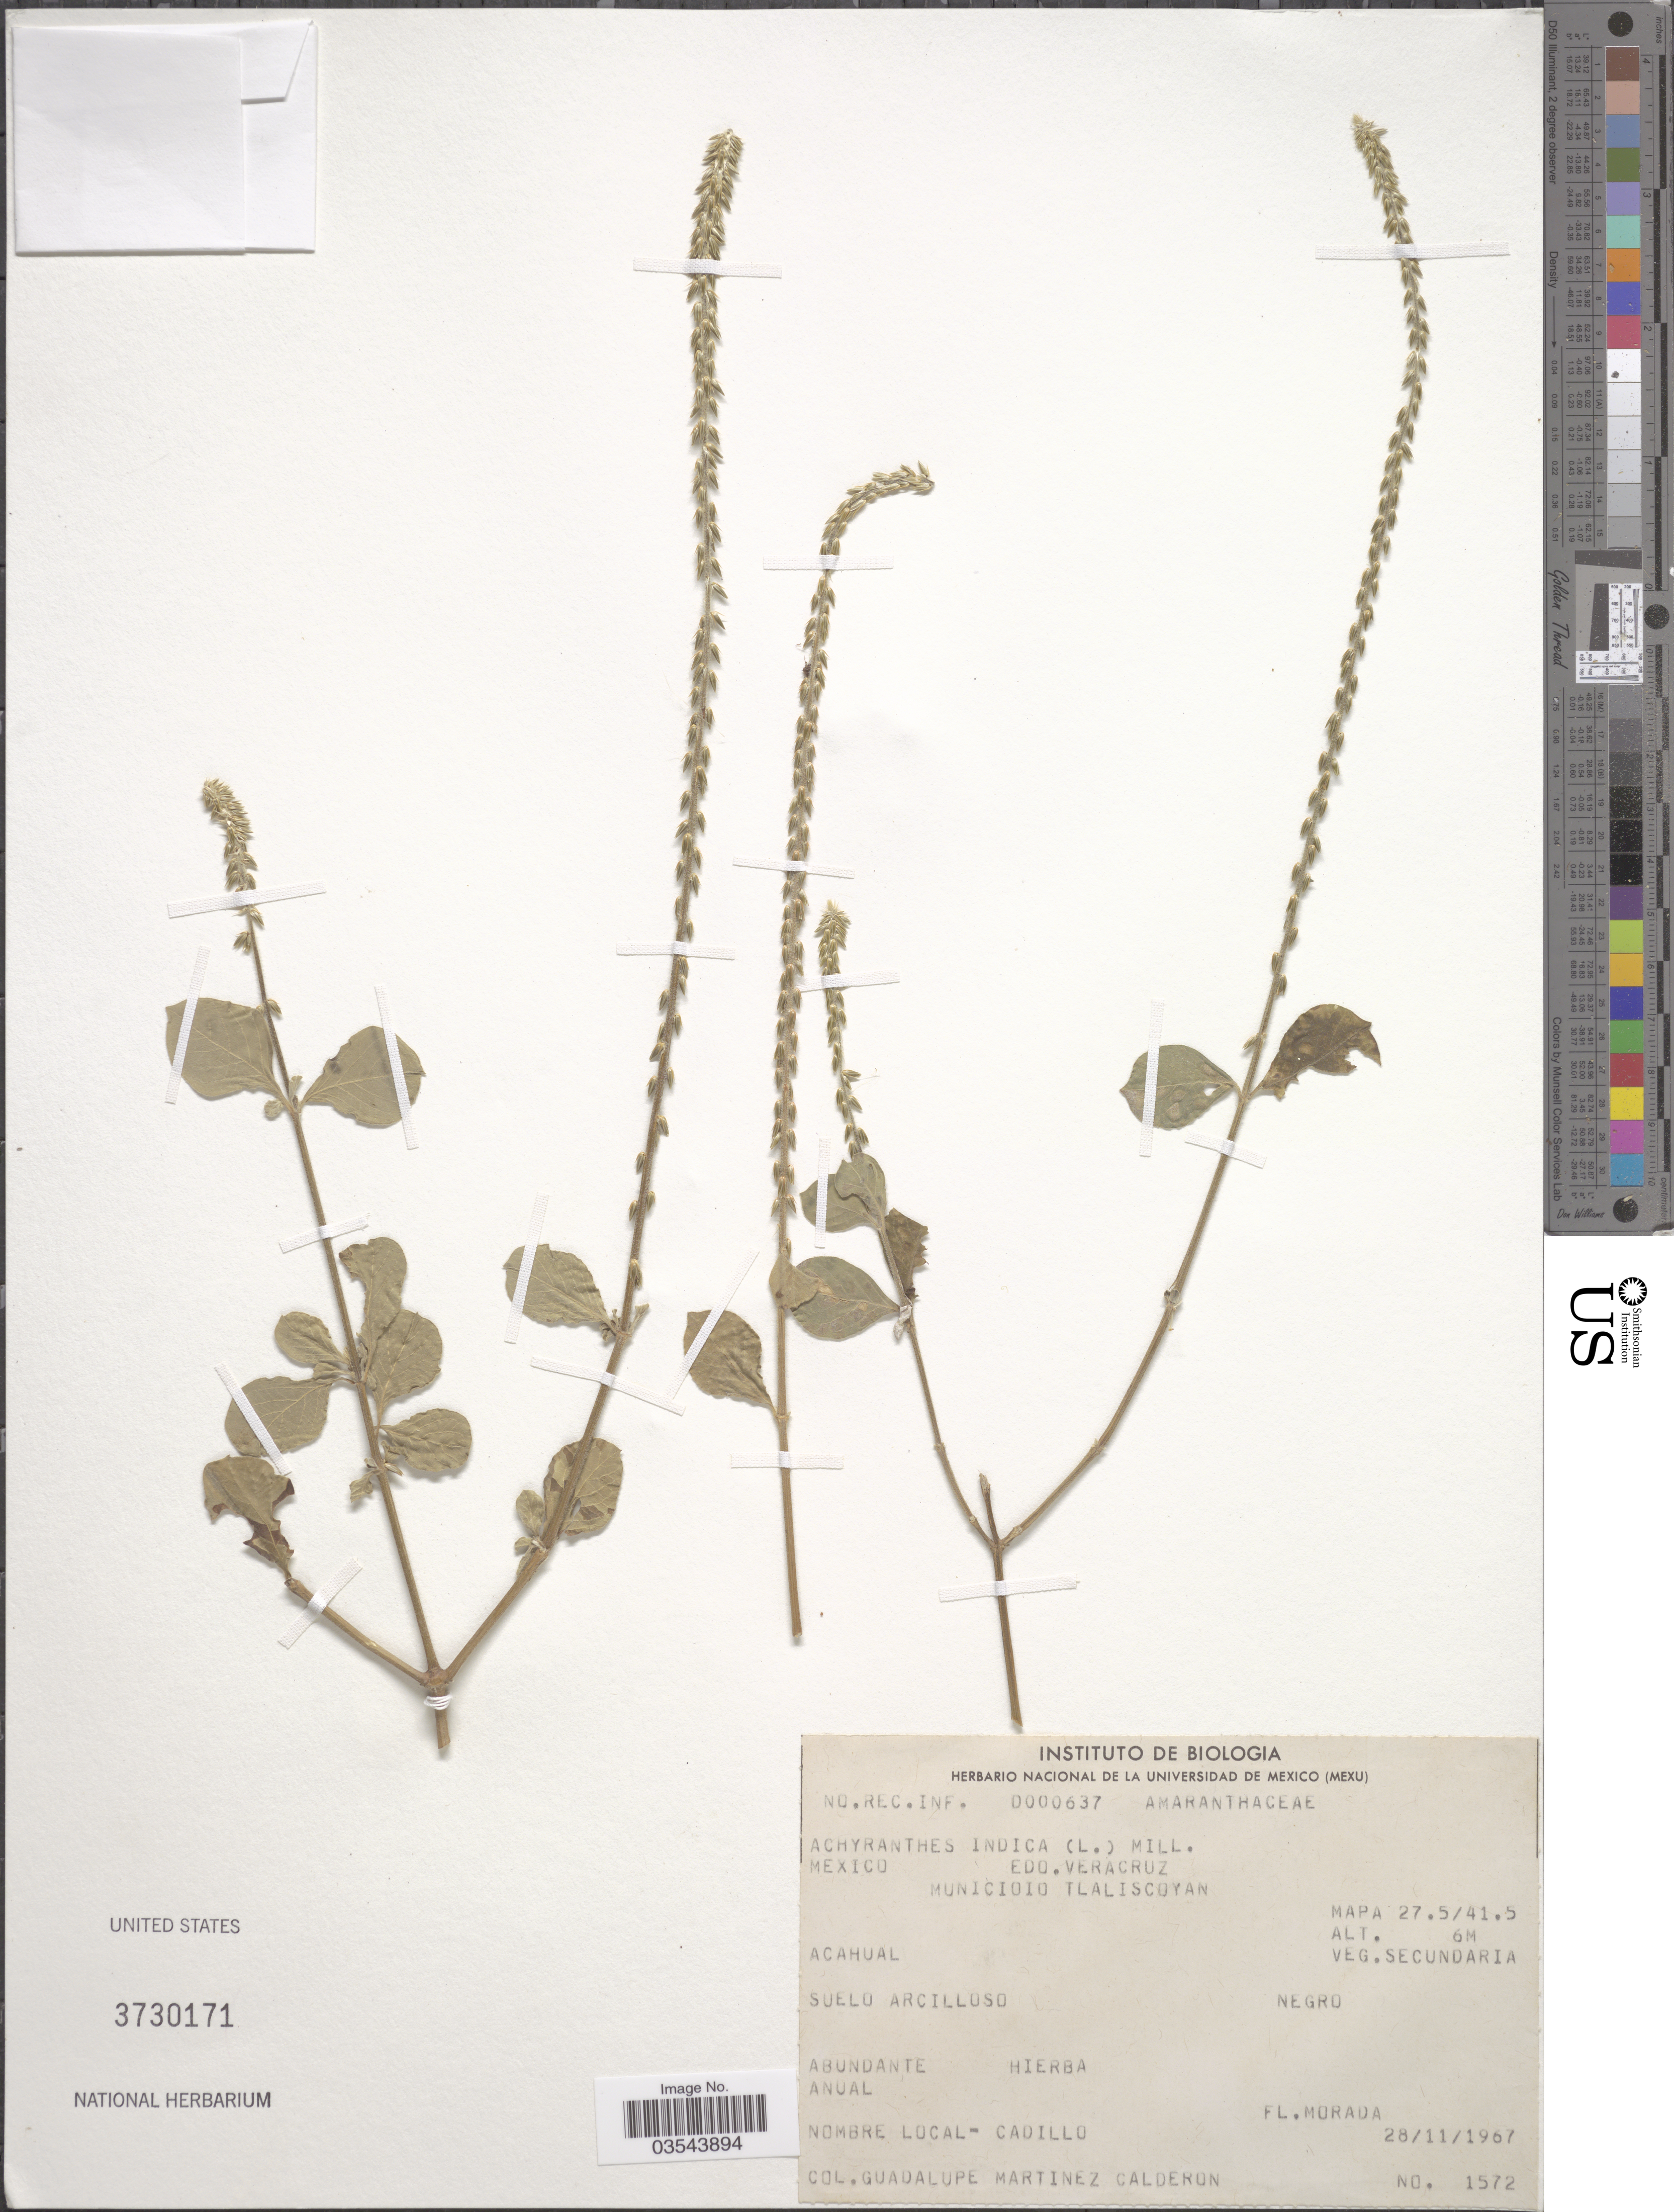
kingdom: Plantae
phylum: Tracheophyta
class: Magnoliopsida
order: Caryophyllales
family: Amaranthaceae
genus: Achyranthes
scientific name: Achyranthes indica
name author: (L.) Mill.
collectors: G. Martinez-C.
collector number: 1572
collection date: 1967-11-28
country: Mexico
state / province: Veracruz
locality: Edo. Veracruz. Municioio Tlaliscoyan. Mapa 27.5/41.5.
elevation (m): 6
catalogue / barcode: US 3730171